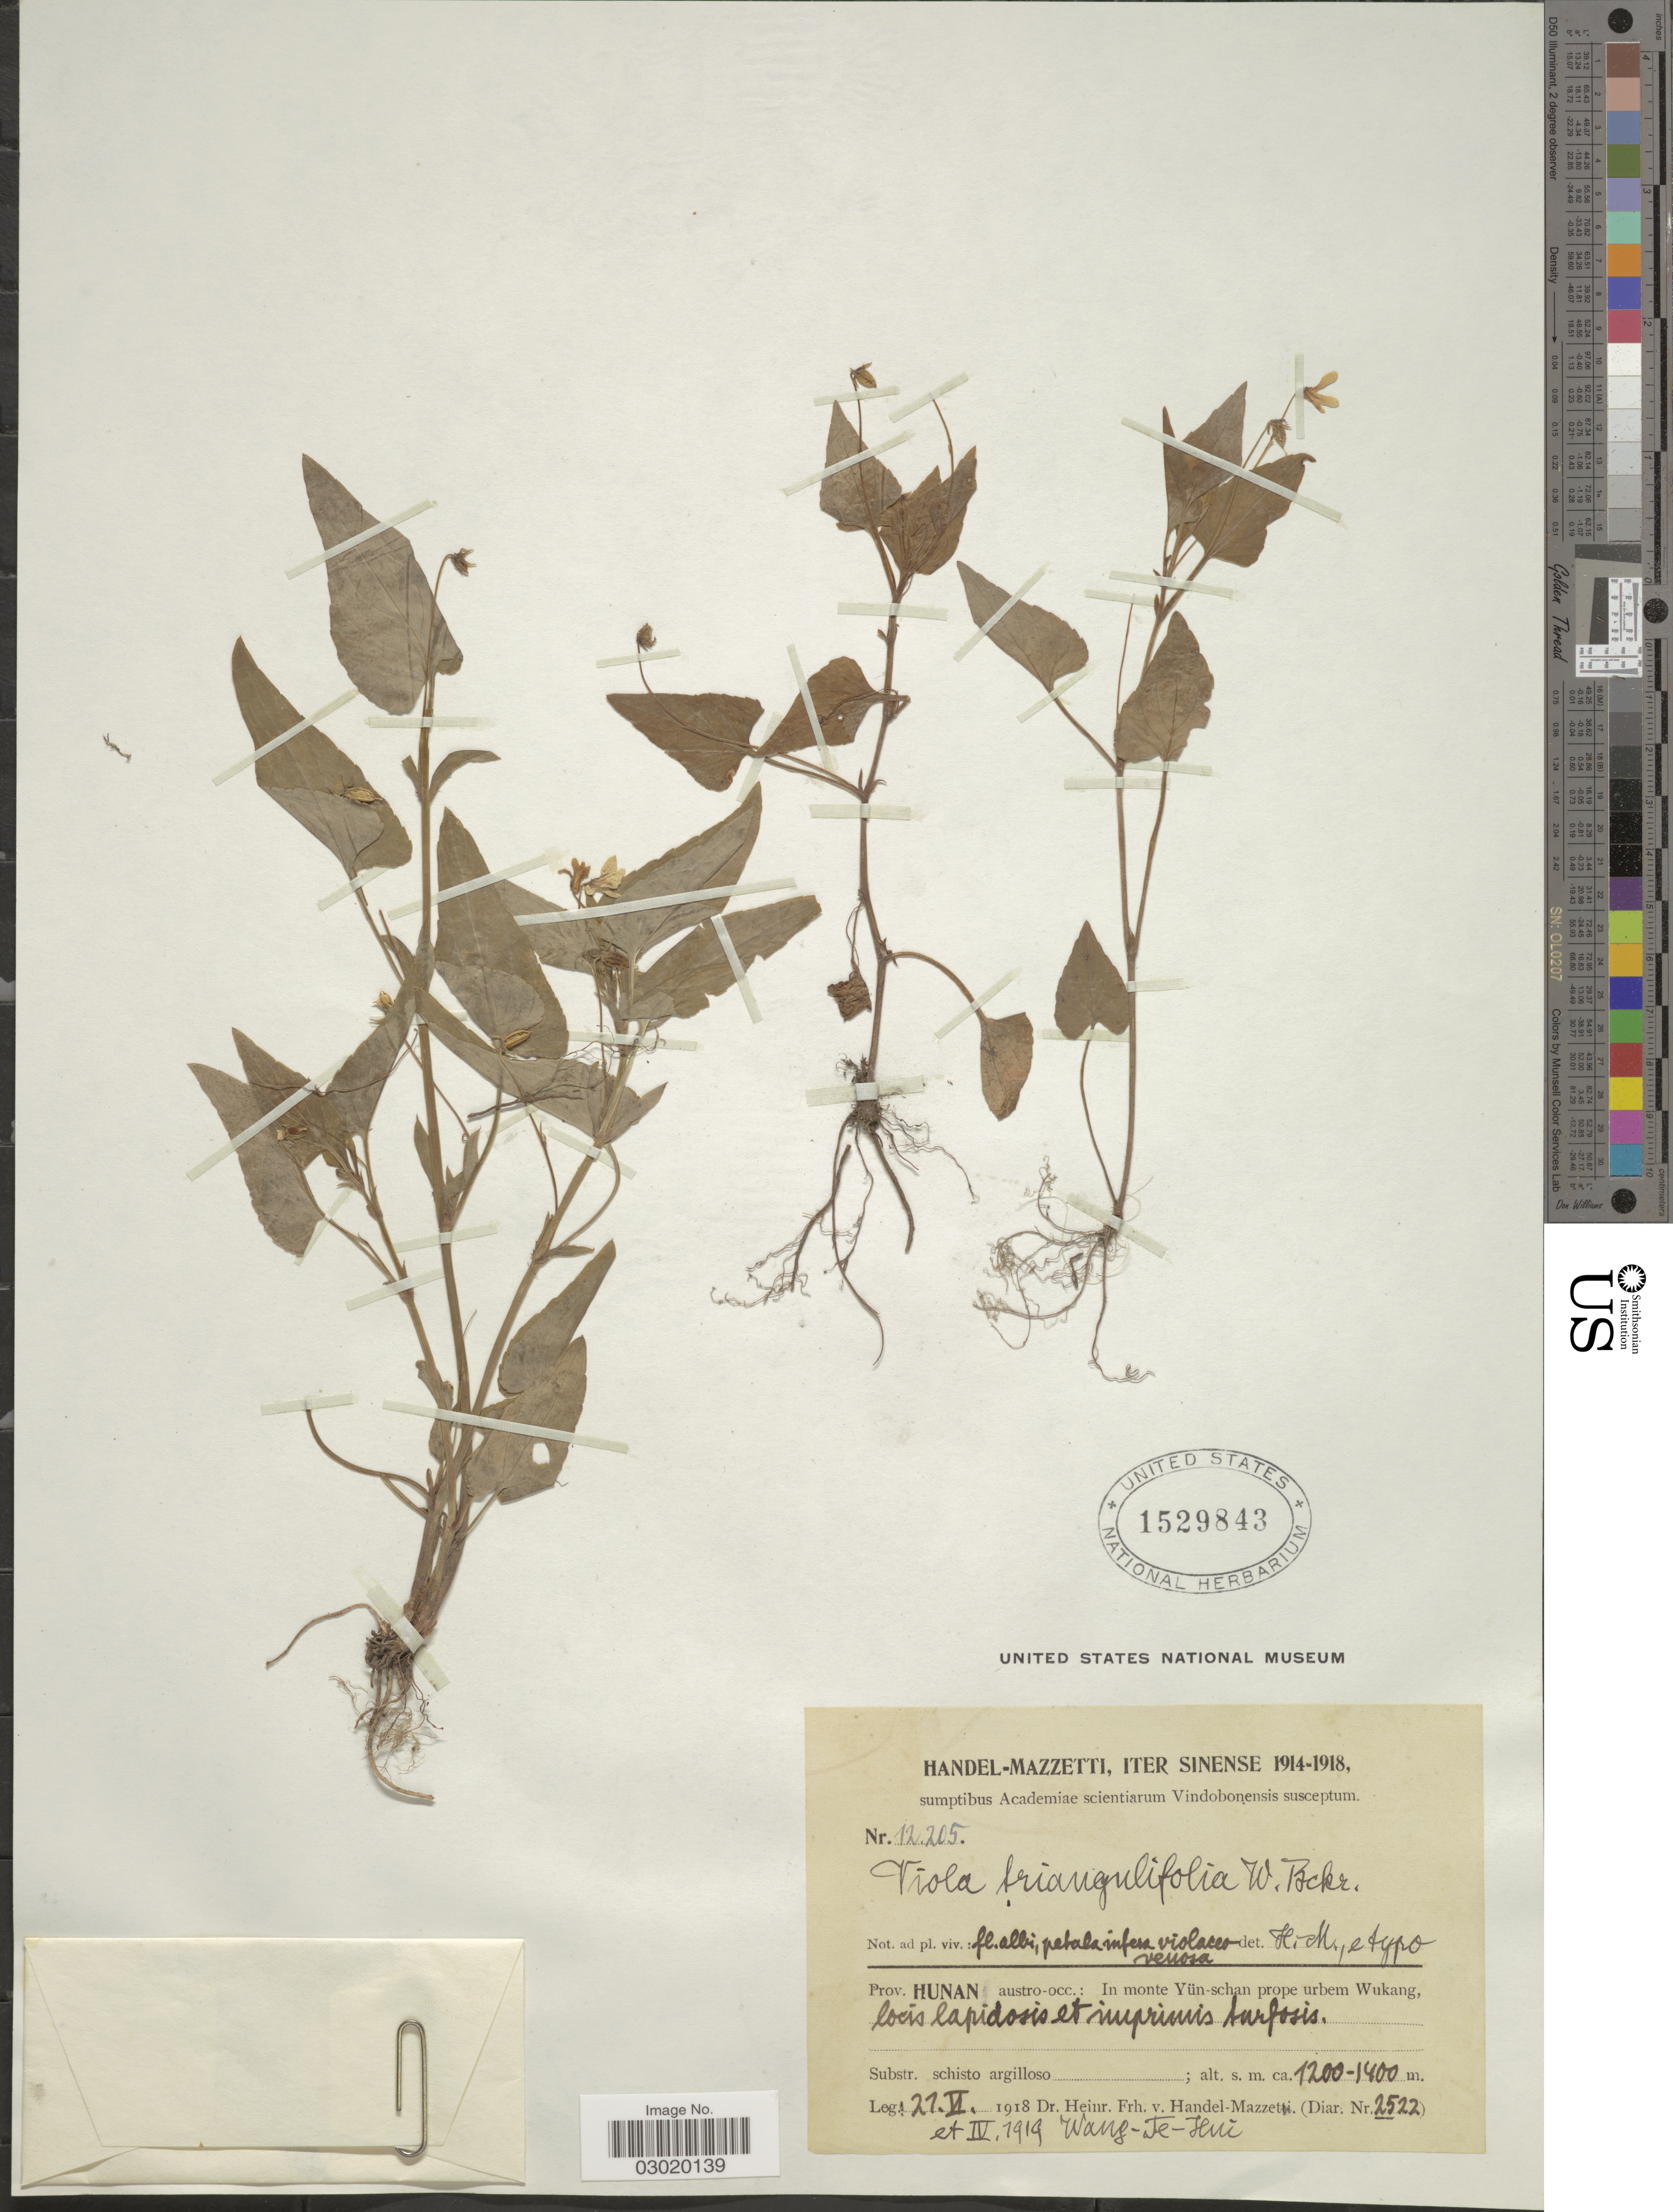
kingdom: Plantae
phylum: Tracheophyta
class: Magnoliopsida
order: Malpighiales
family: Violaceae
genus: Viola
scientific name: Viola triangulifolia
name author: W. Becker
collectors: H. Handel-Mazzetti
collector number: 12205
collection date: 1918-06-27/1919-04-27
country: China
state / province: Hunan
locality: Austro-occo.: In monte Yün-schan prope urbem Wukang, locis lapidosis et imprimis surfosis.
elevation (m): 1200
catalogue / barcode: US 1529843